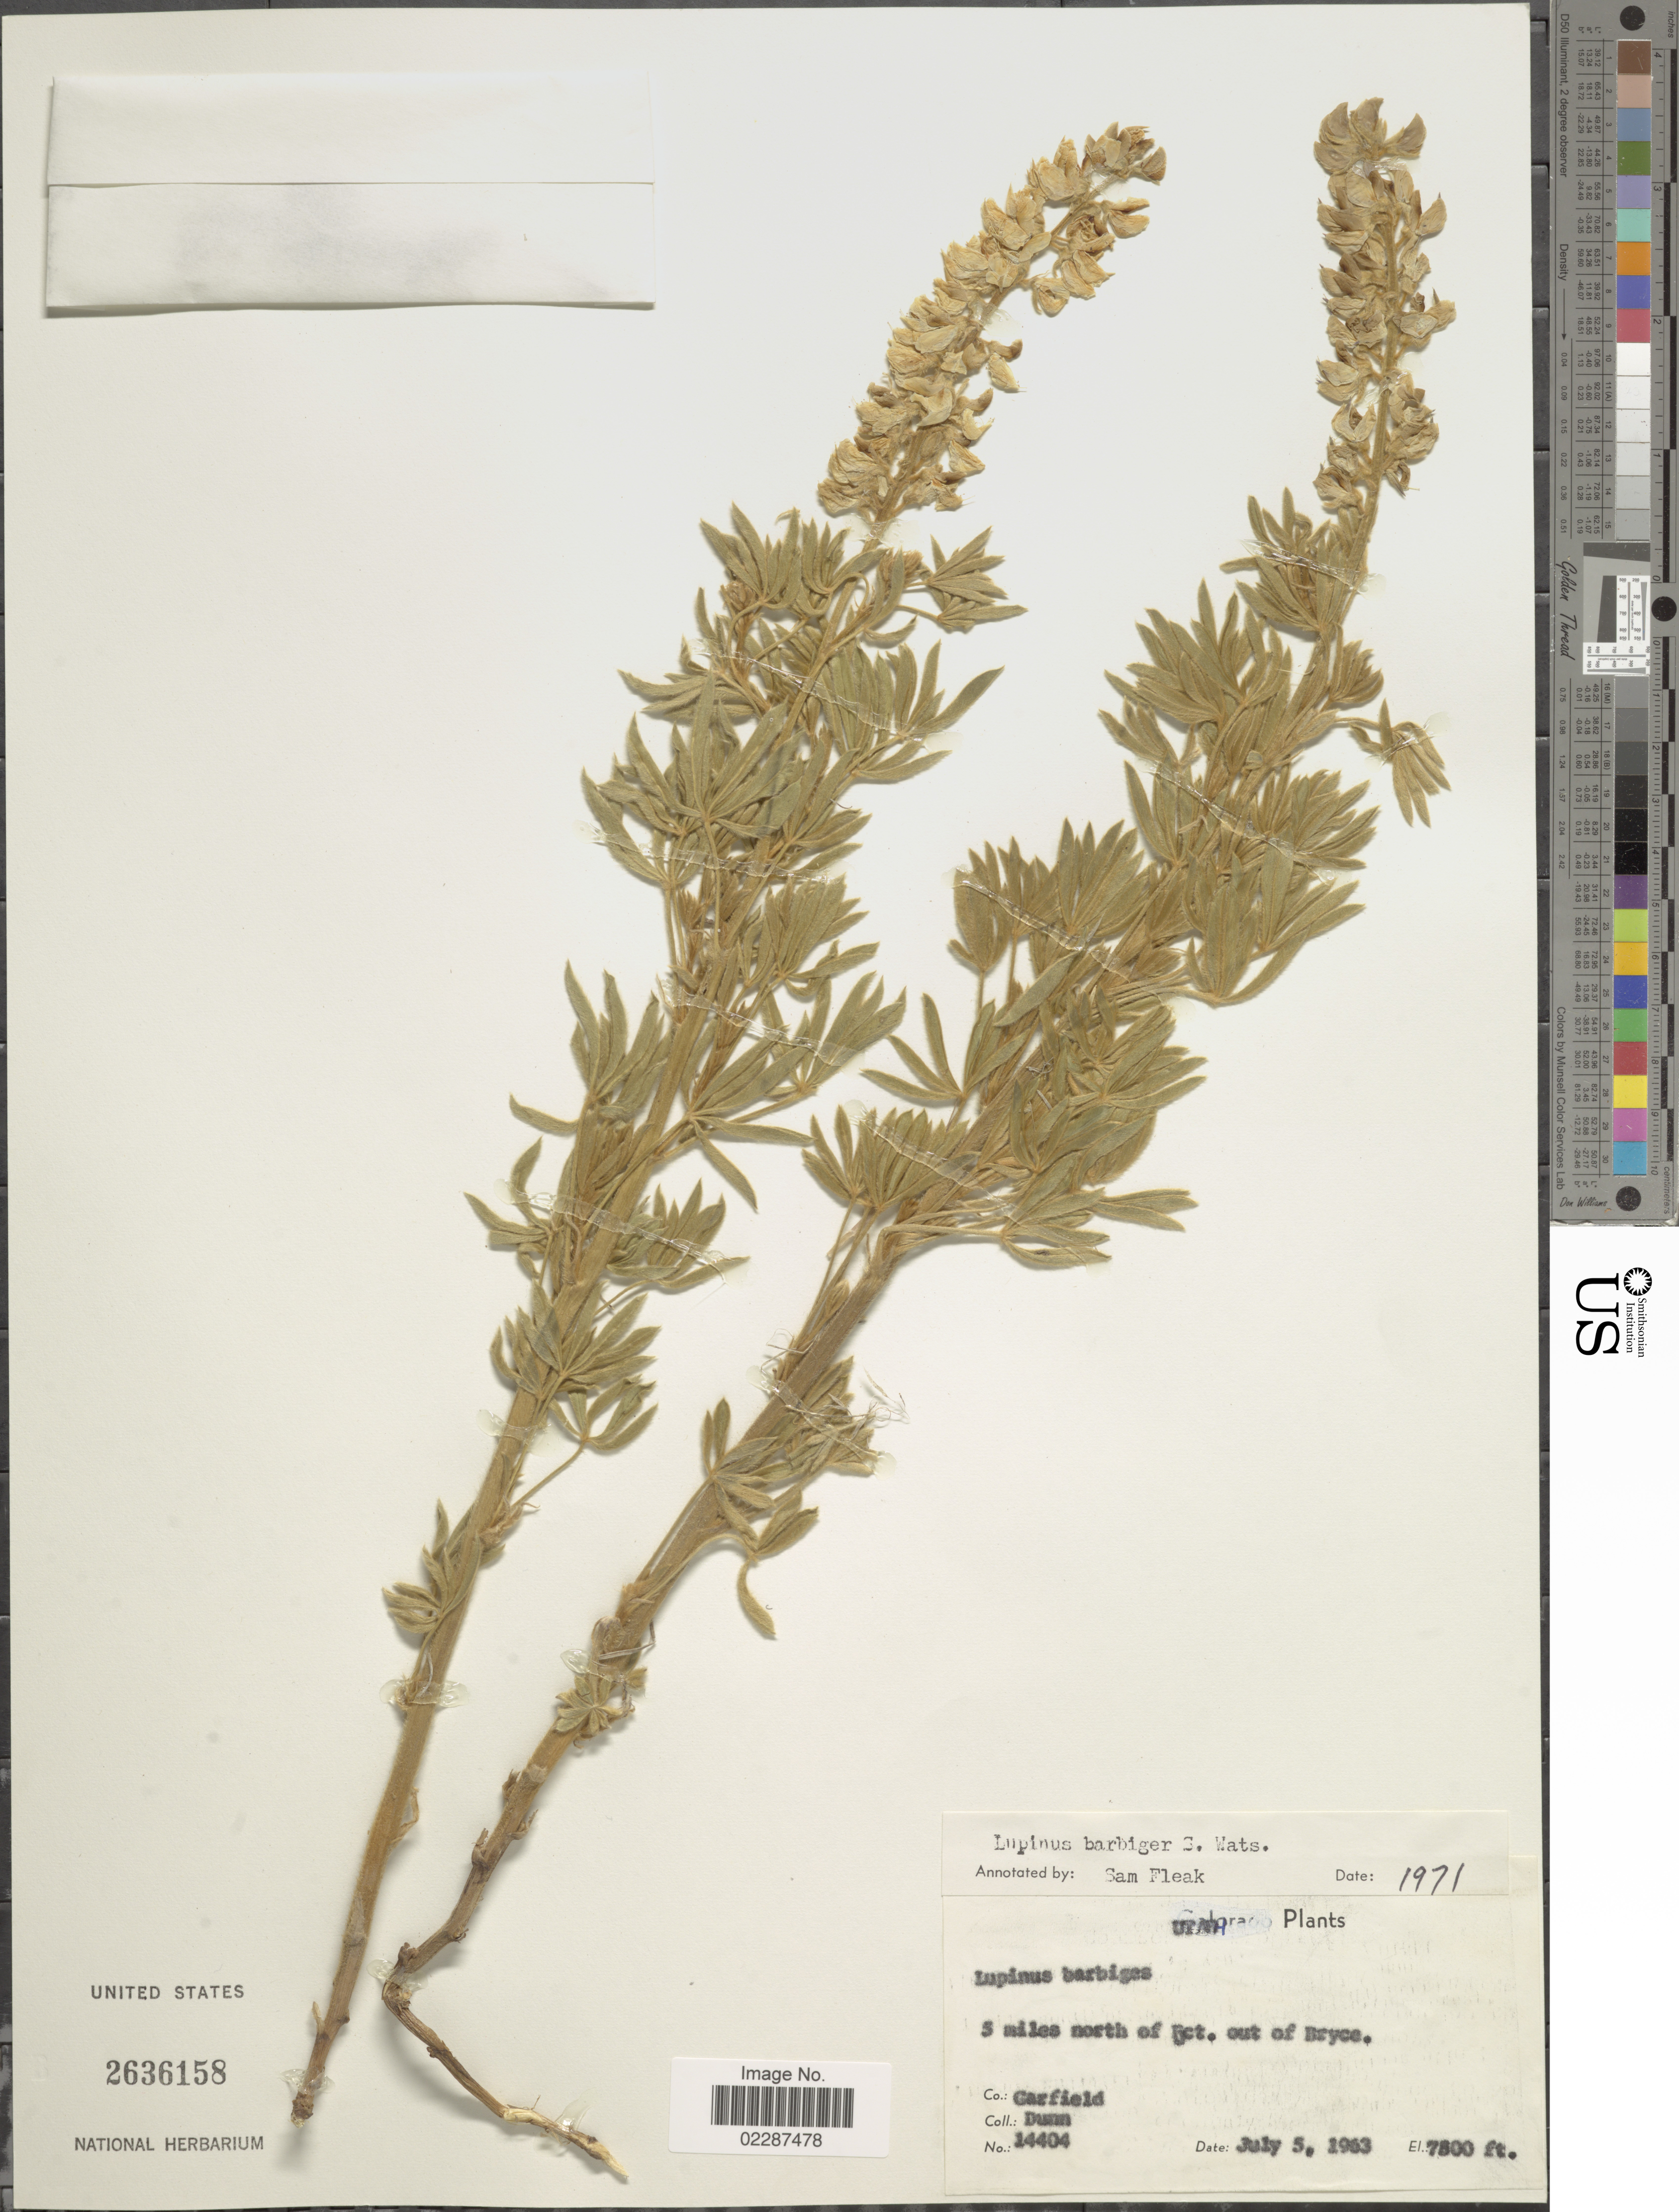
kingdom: Plantae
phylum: Tracheophyta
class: Magnoliopsida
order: Fabales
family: Fabaceae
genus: Lupinus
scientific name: Lupinus sericeus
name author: Pursh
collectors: Dunn, --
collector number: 14404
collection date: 1963-07-05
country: United States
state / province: Utah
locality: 5 miles north of bet. out Bryce, Co.: Garfield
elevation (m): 2377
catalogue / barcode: US 2636158